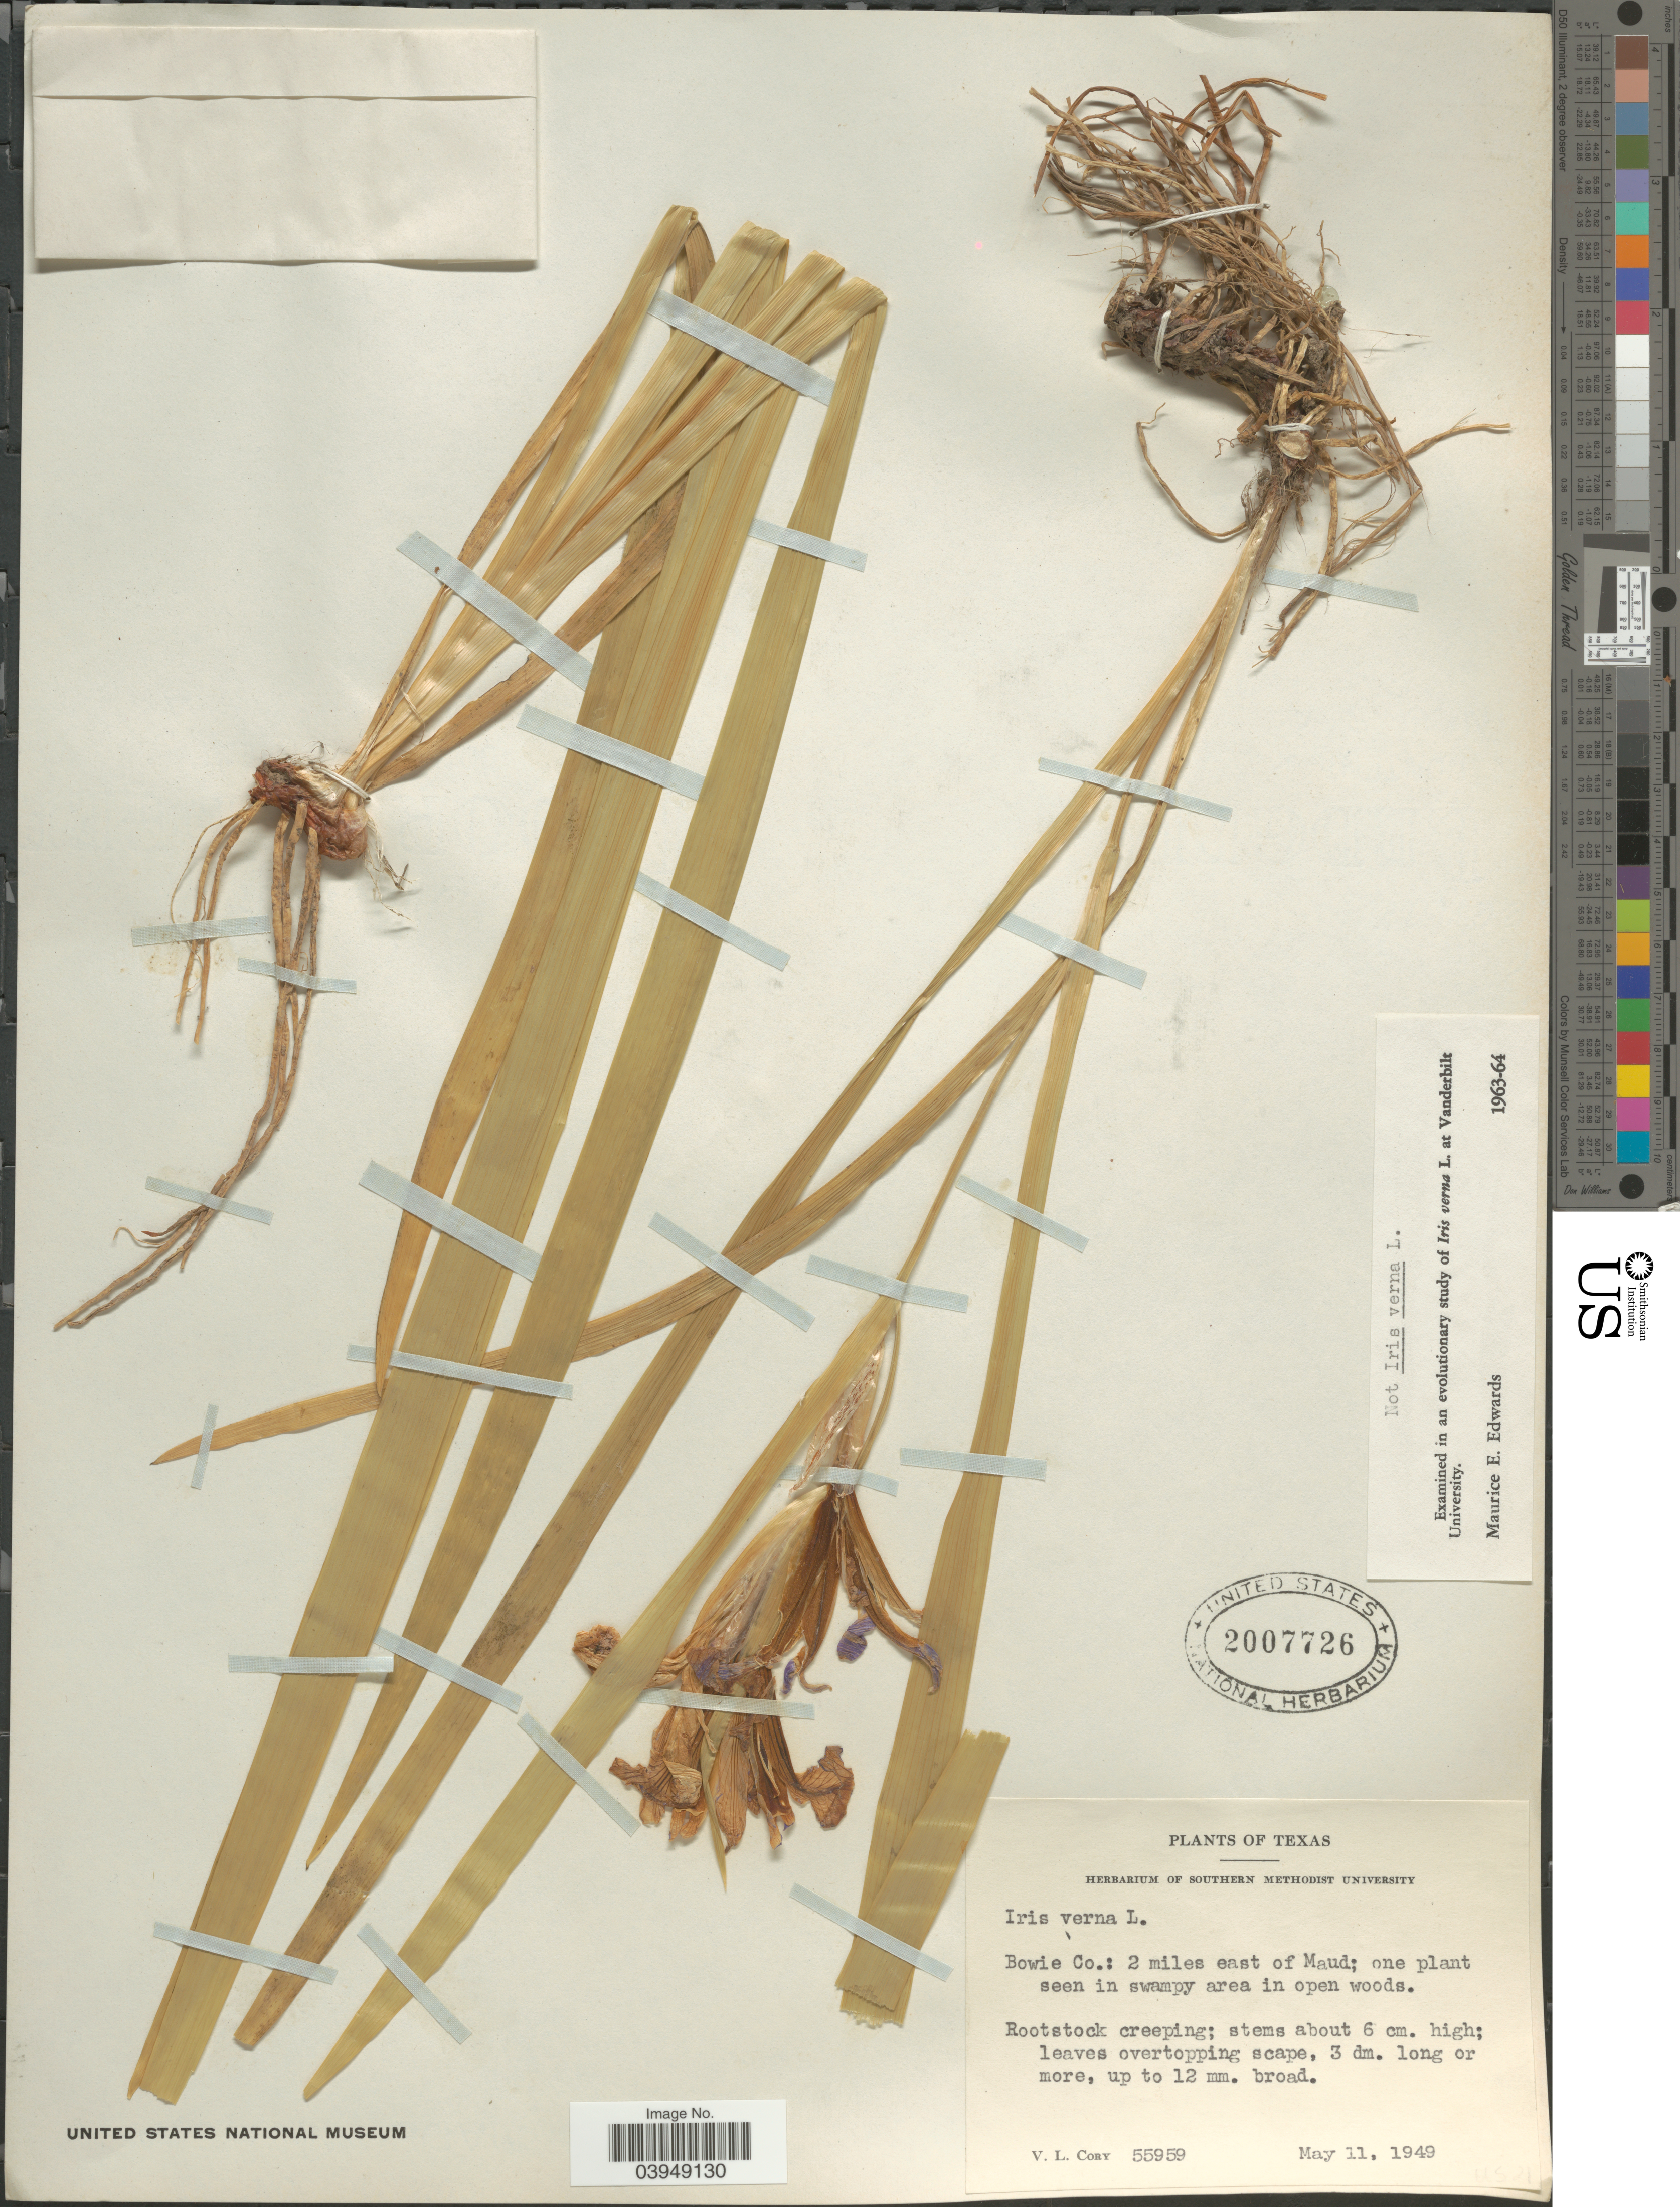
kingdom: Plantae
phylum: Tracheophyta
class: Liliopsida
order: Asparagales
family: Iridaceae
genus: Iris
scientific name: Iris verna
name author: L.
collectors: V. Cory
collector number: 55959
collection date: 1949-05-11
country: United States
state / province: Texas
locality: Bowie Co.: 2 miles east of Maud.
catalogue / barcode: US 2007726